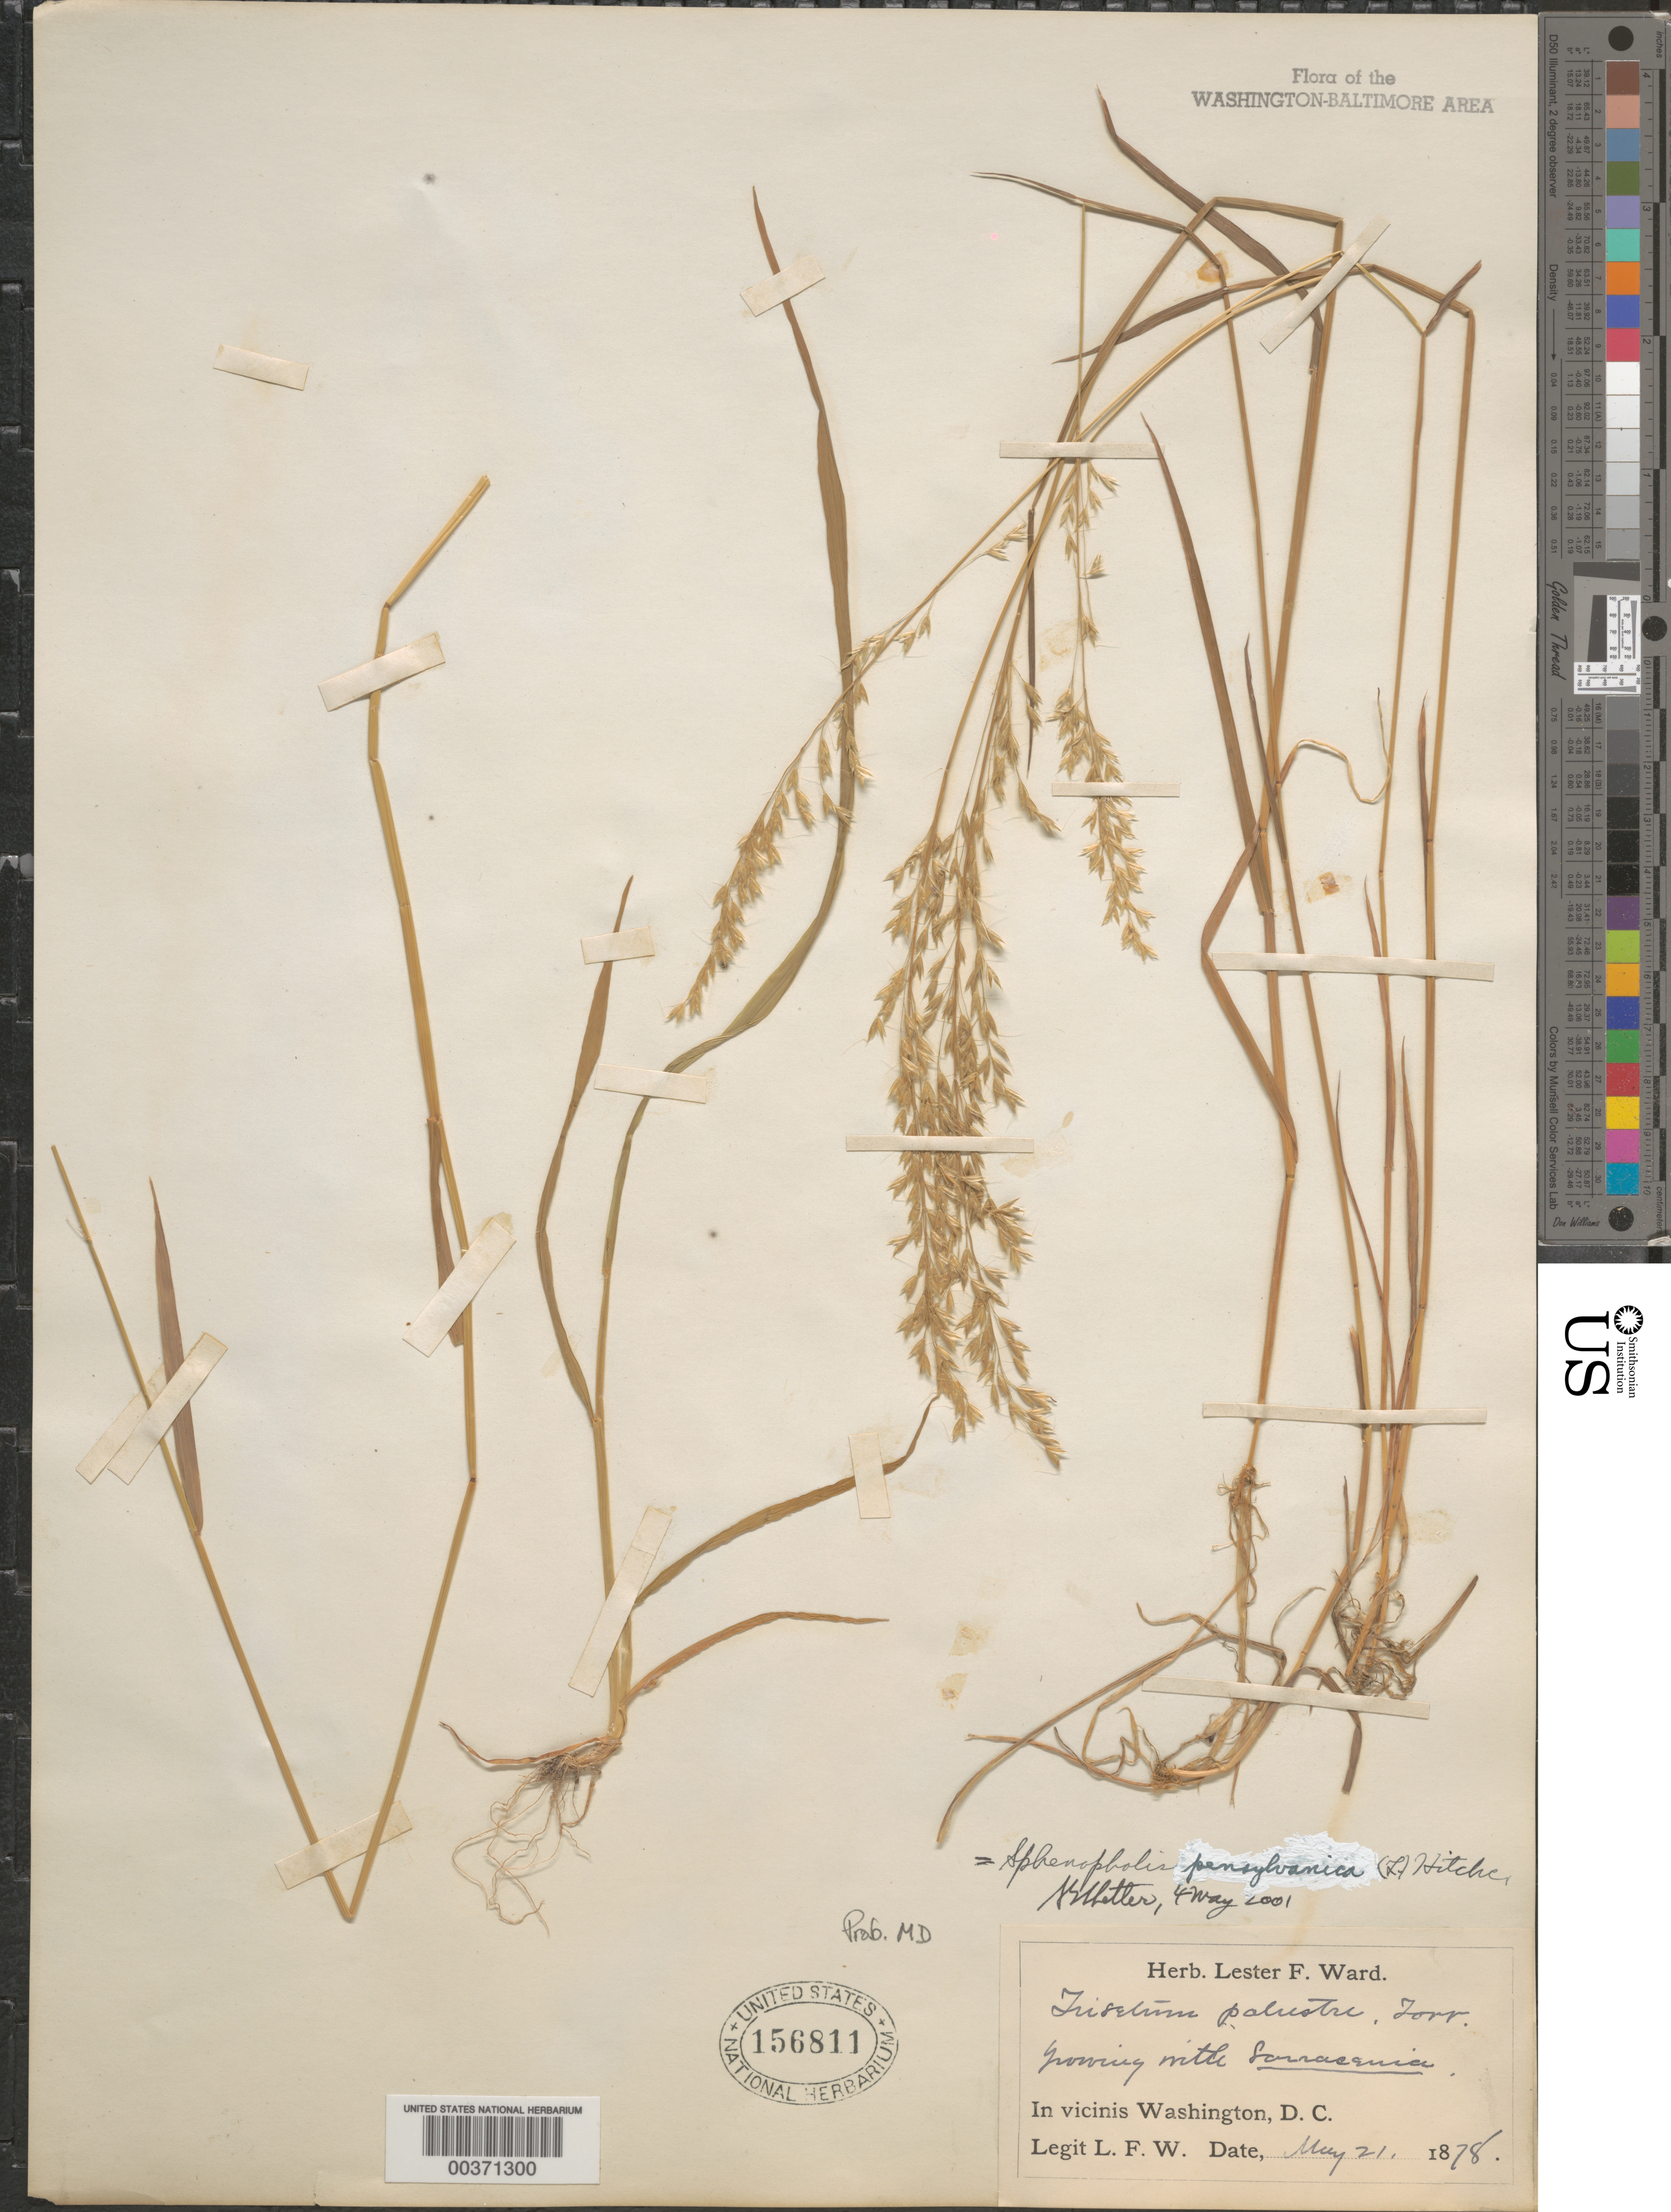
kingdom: Plantae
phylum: Tracheophyta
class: Liliopsida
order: Poales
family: Poaceae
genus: Sphenopholis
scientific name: Sphenopholis pensylvanica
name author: (L.) Hitchc.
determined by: Shetler, Stanwyn G., (US), NMNH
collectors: L. F. Ward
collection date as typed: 21 May 1878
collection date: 1878-05-21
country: United States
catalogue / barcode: US 156811